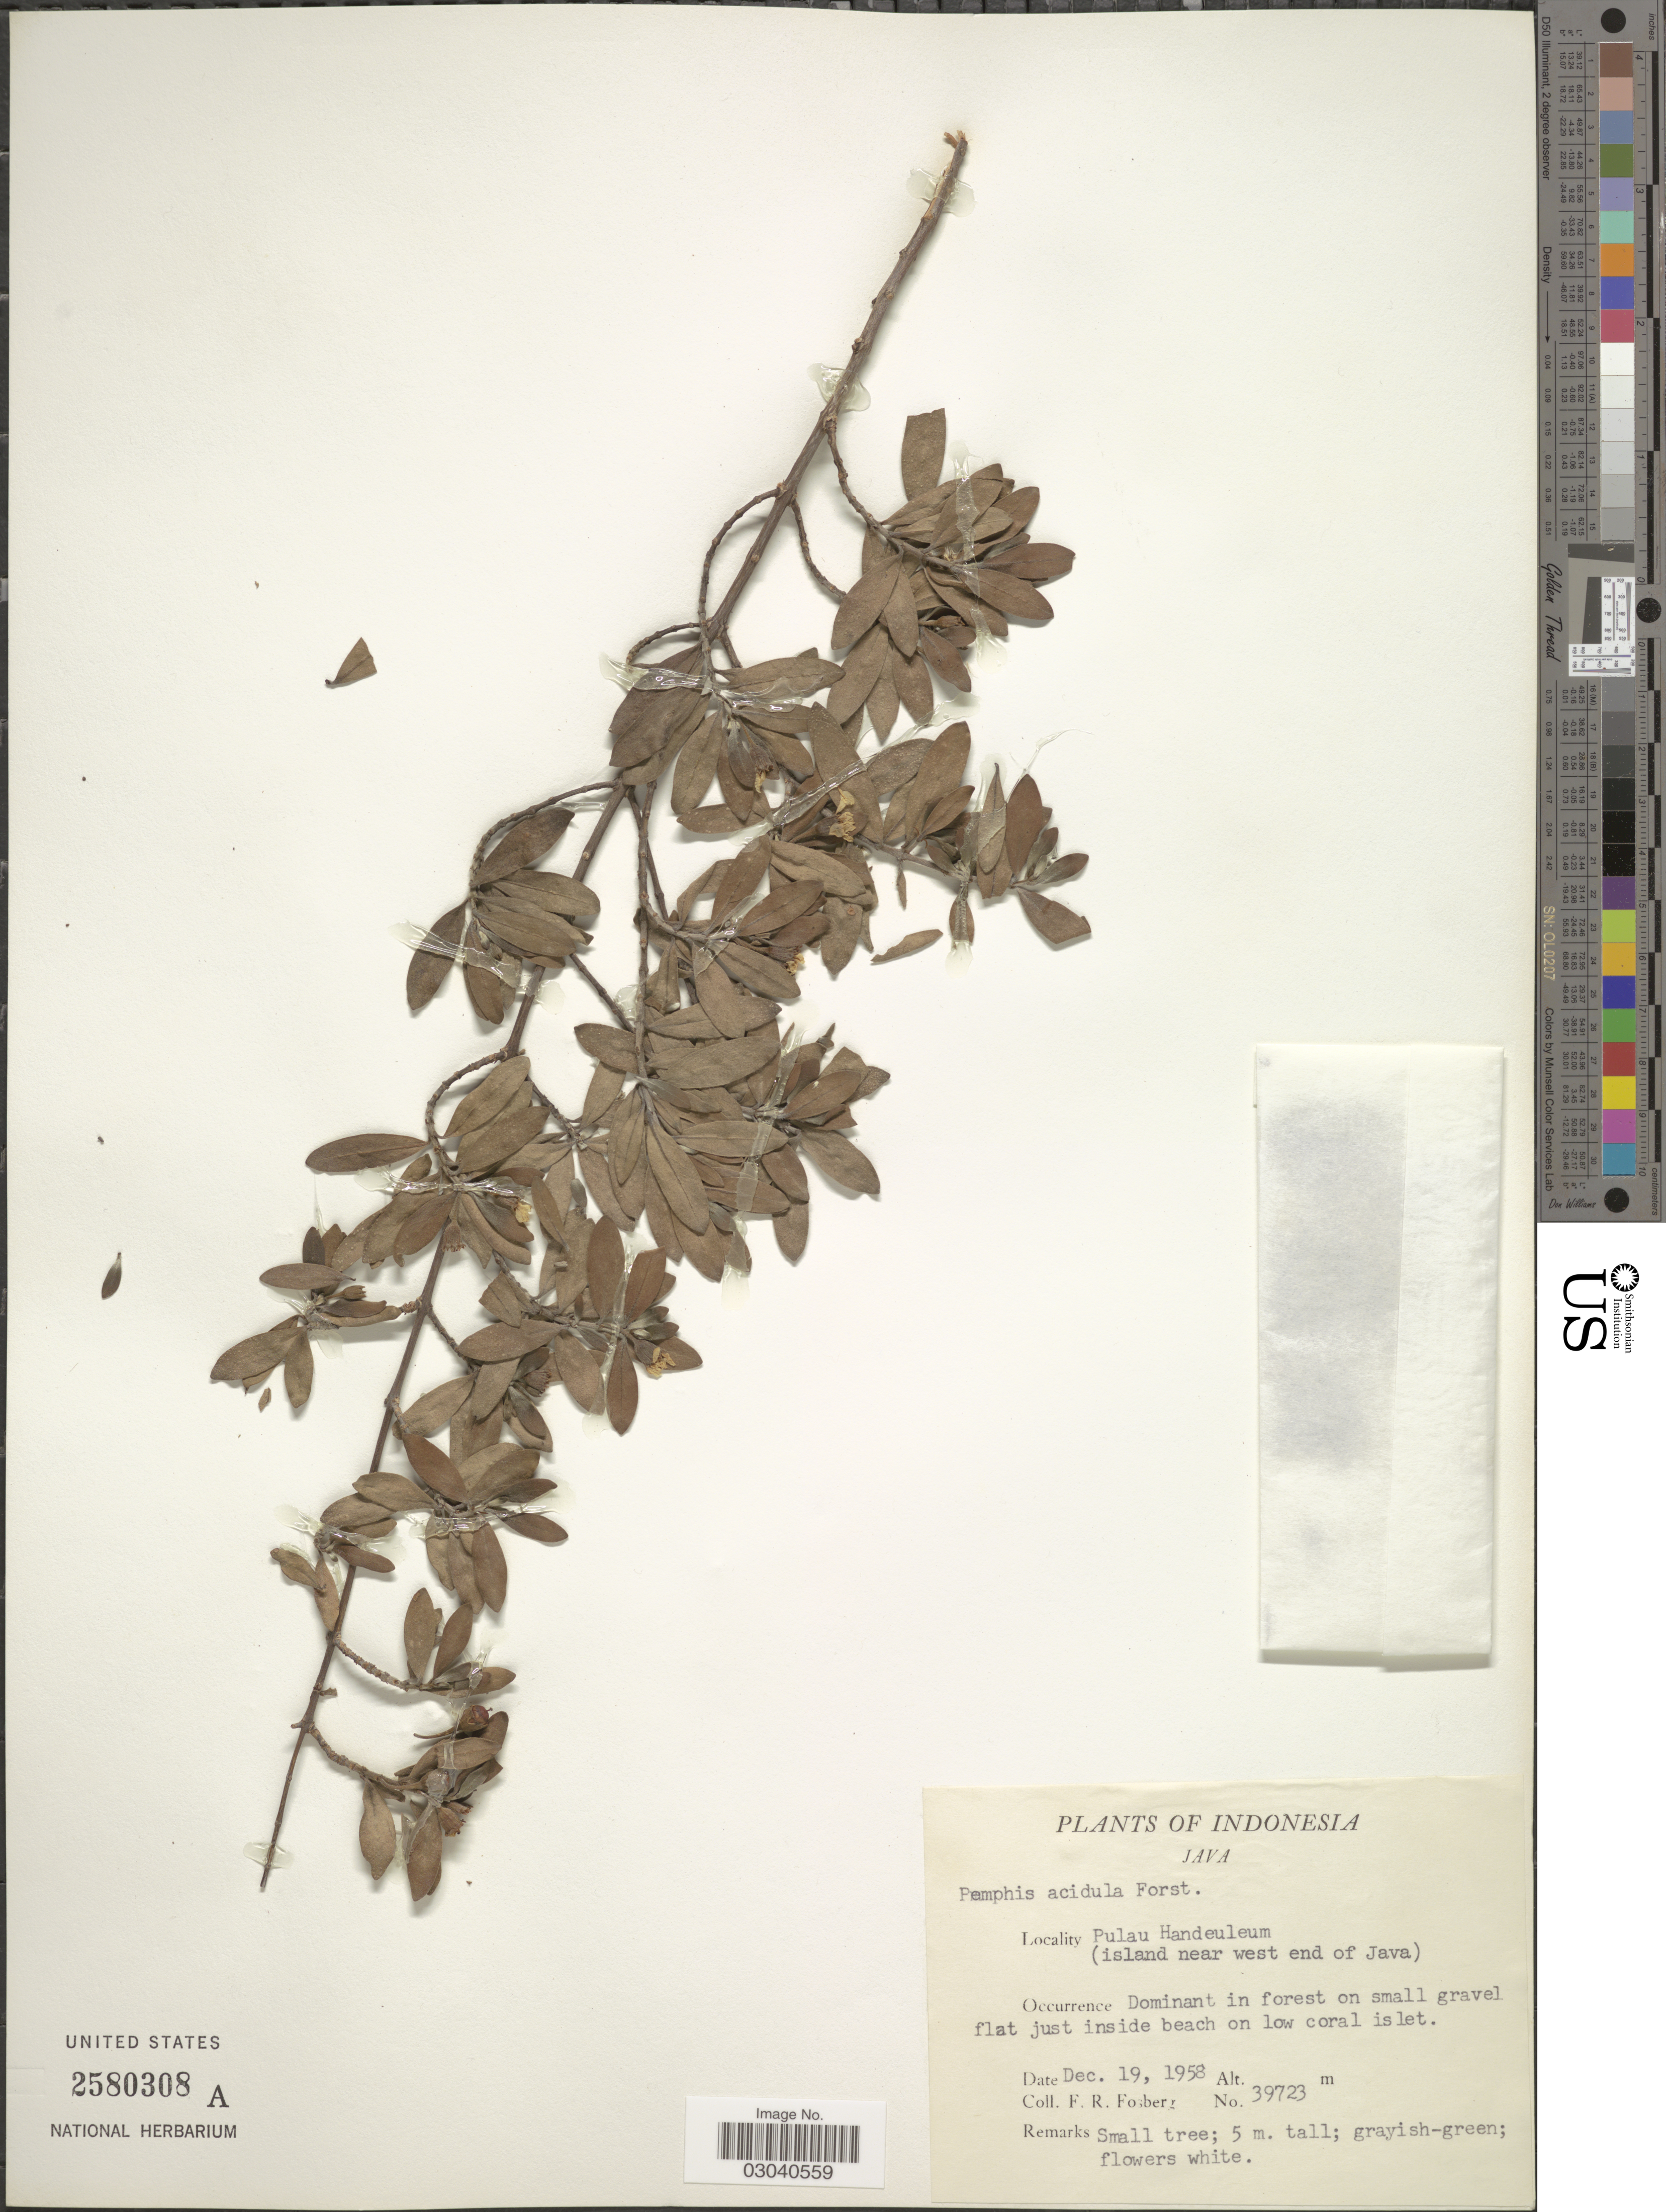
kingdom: Plantae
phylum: Tracheophyta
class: Magnoliopsida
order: Myrtales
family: Lythraceae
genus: Pemphis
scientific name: Pemphis acidula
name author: J.R. Forst. & G. Forst.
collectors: F. R. Fosberg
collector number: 39723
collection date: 1958-12-19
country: Indonesia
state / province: Java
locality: Pulau Handeuleum (island near west end of Java).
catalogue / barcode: US 2580308A